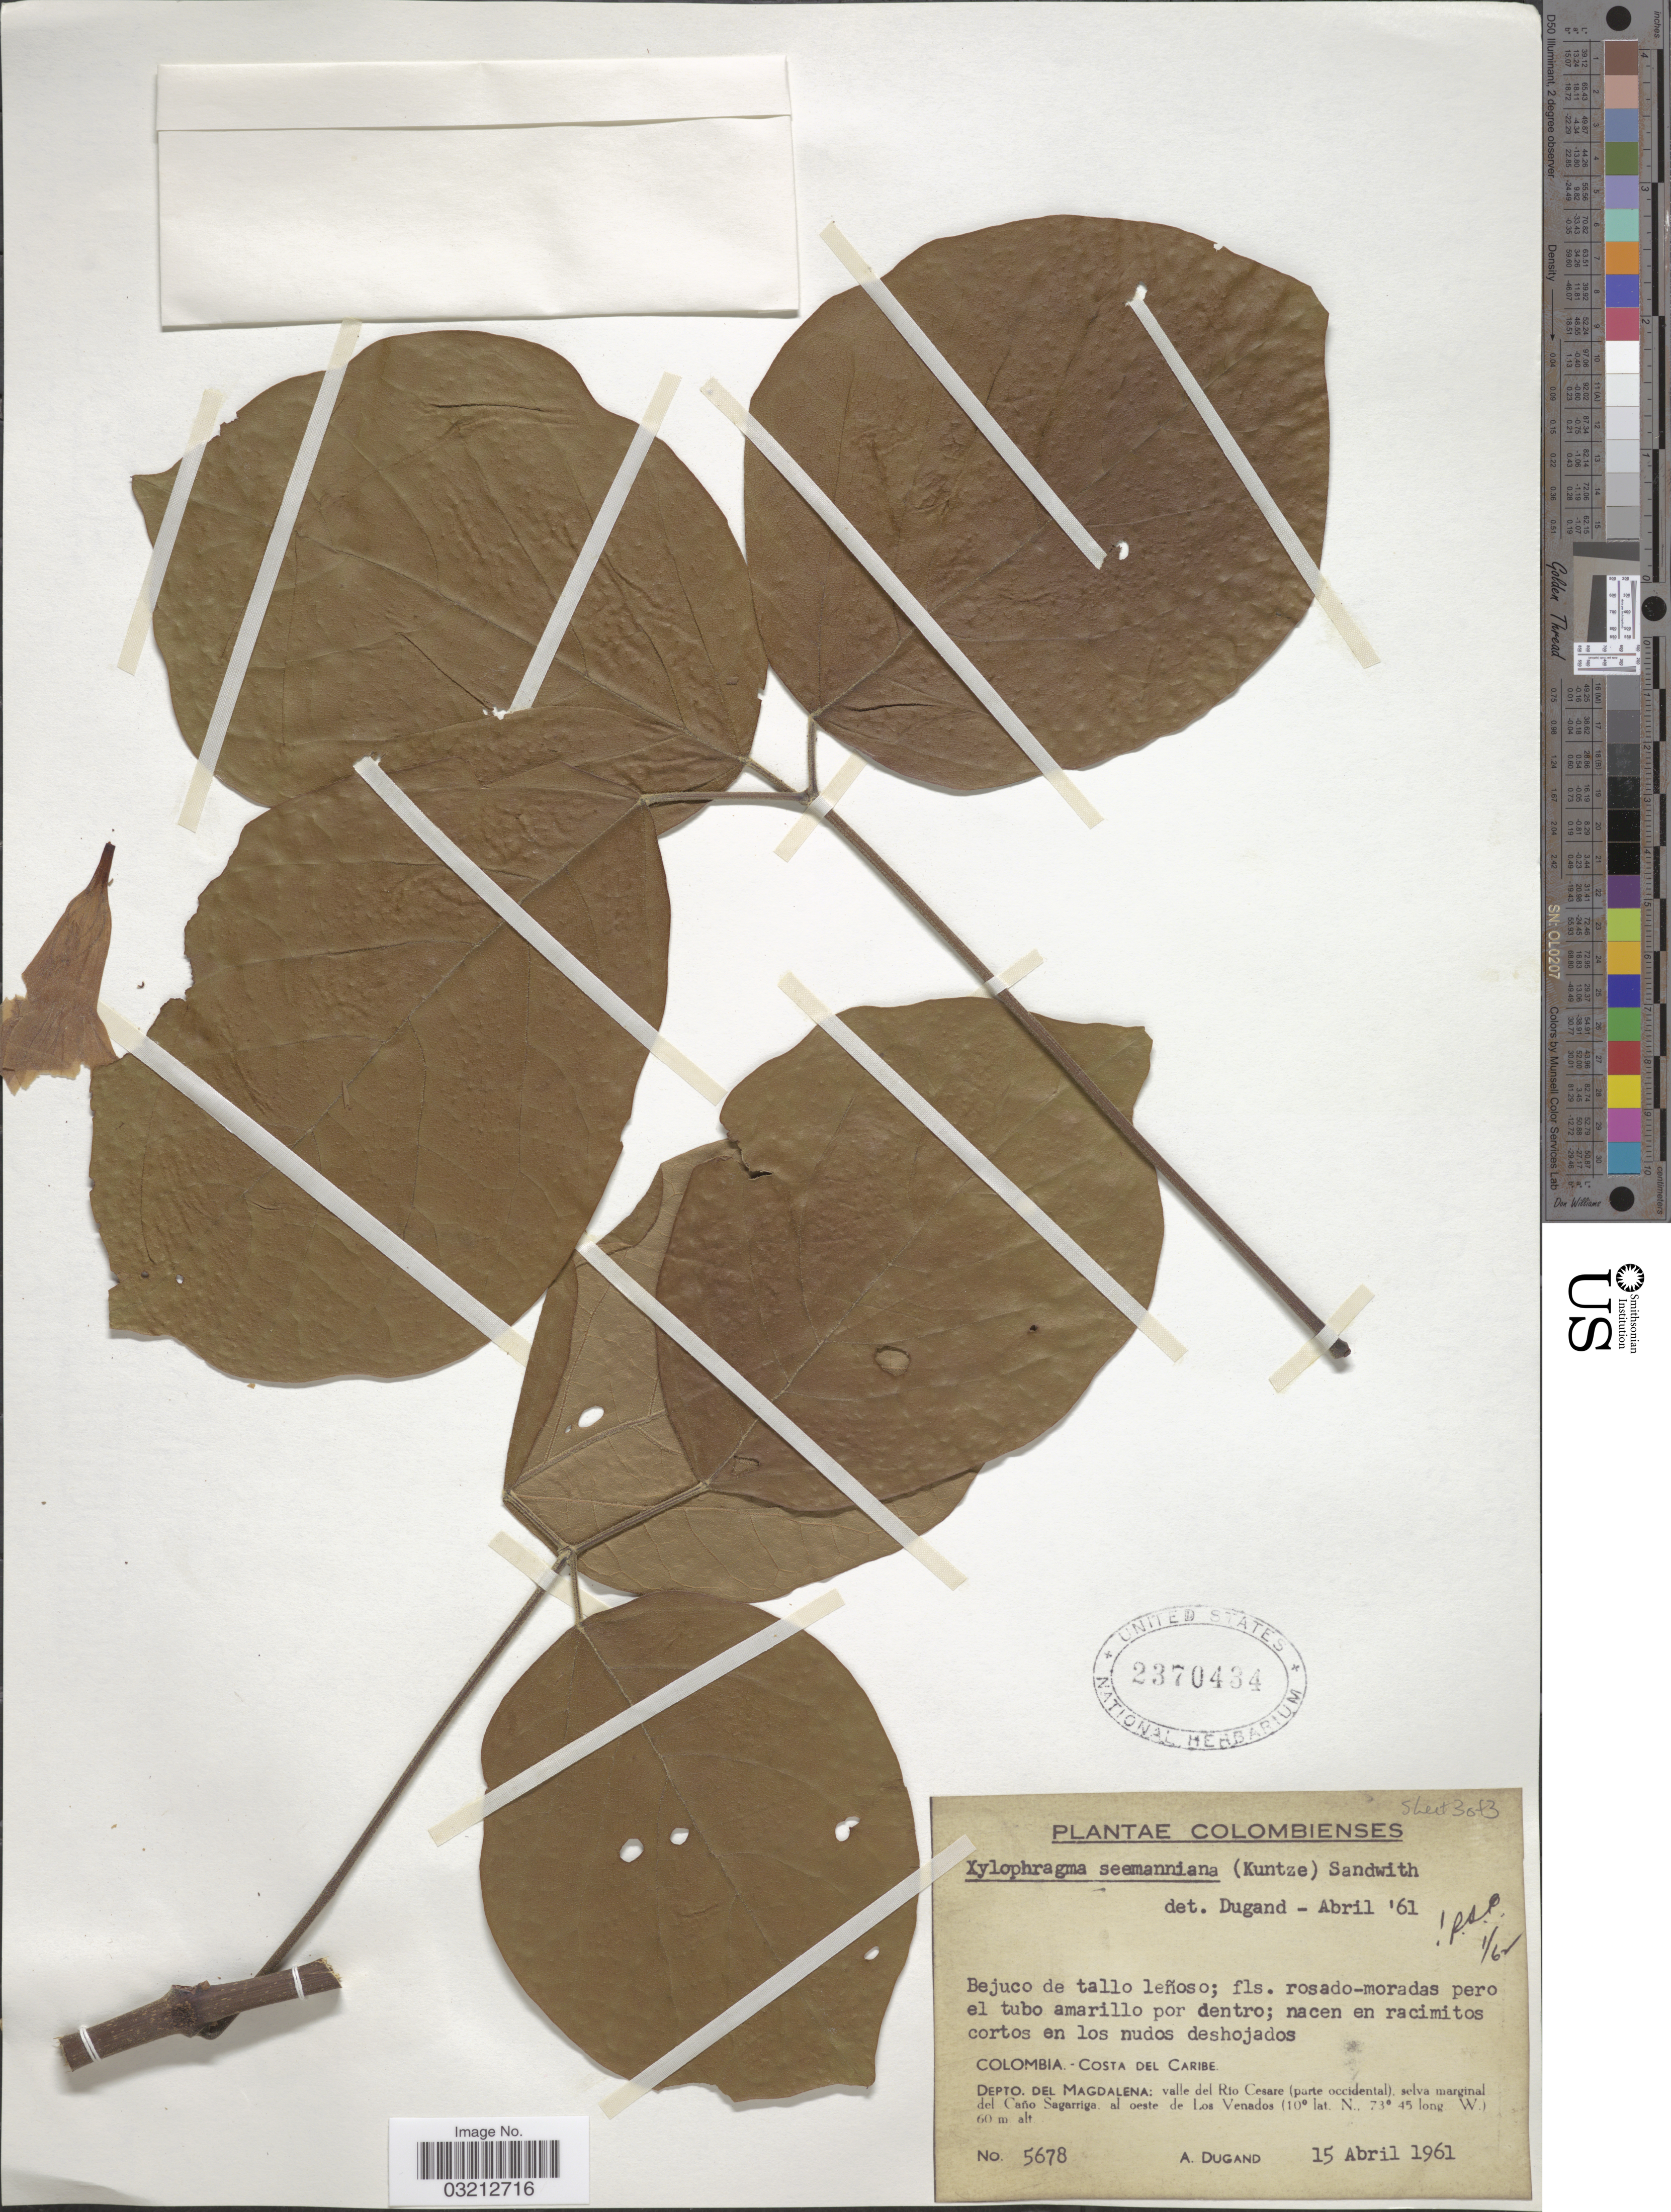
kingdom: Plantae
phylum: Tracheophyta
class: Magnoliopsida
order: Lamiales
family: Bignoniaceae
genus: Xylophragma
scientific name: Xylophragma seemannianum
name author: (Kuntze) Sandwith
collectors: A. Dugand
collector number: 5678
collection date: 1961-04-15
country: Colombia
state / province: Magdalena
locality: Costa del Caribe. Depto. del Magdalena: valle del Río Cesare (parte occidental), selva marginal del Caño Sagarriga, al oeste de Los Venados.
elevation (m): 60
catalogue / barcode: US 2370434